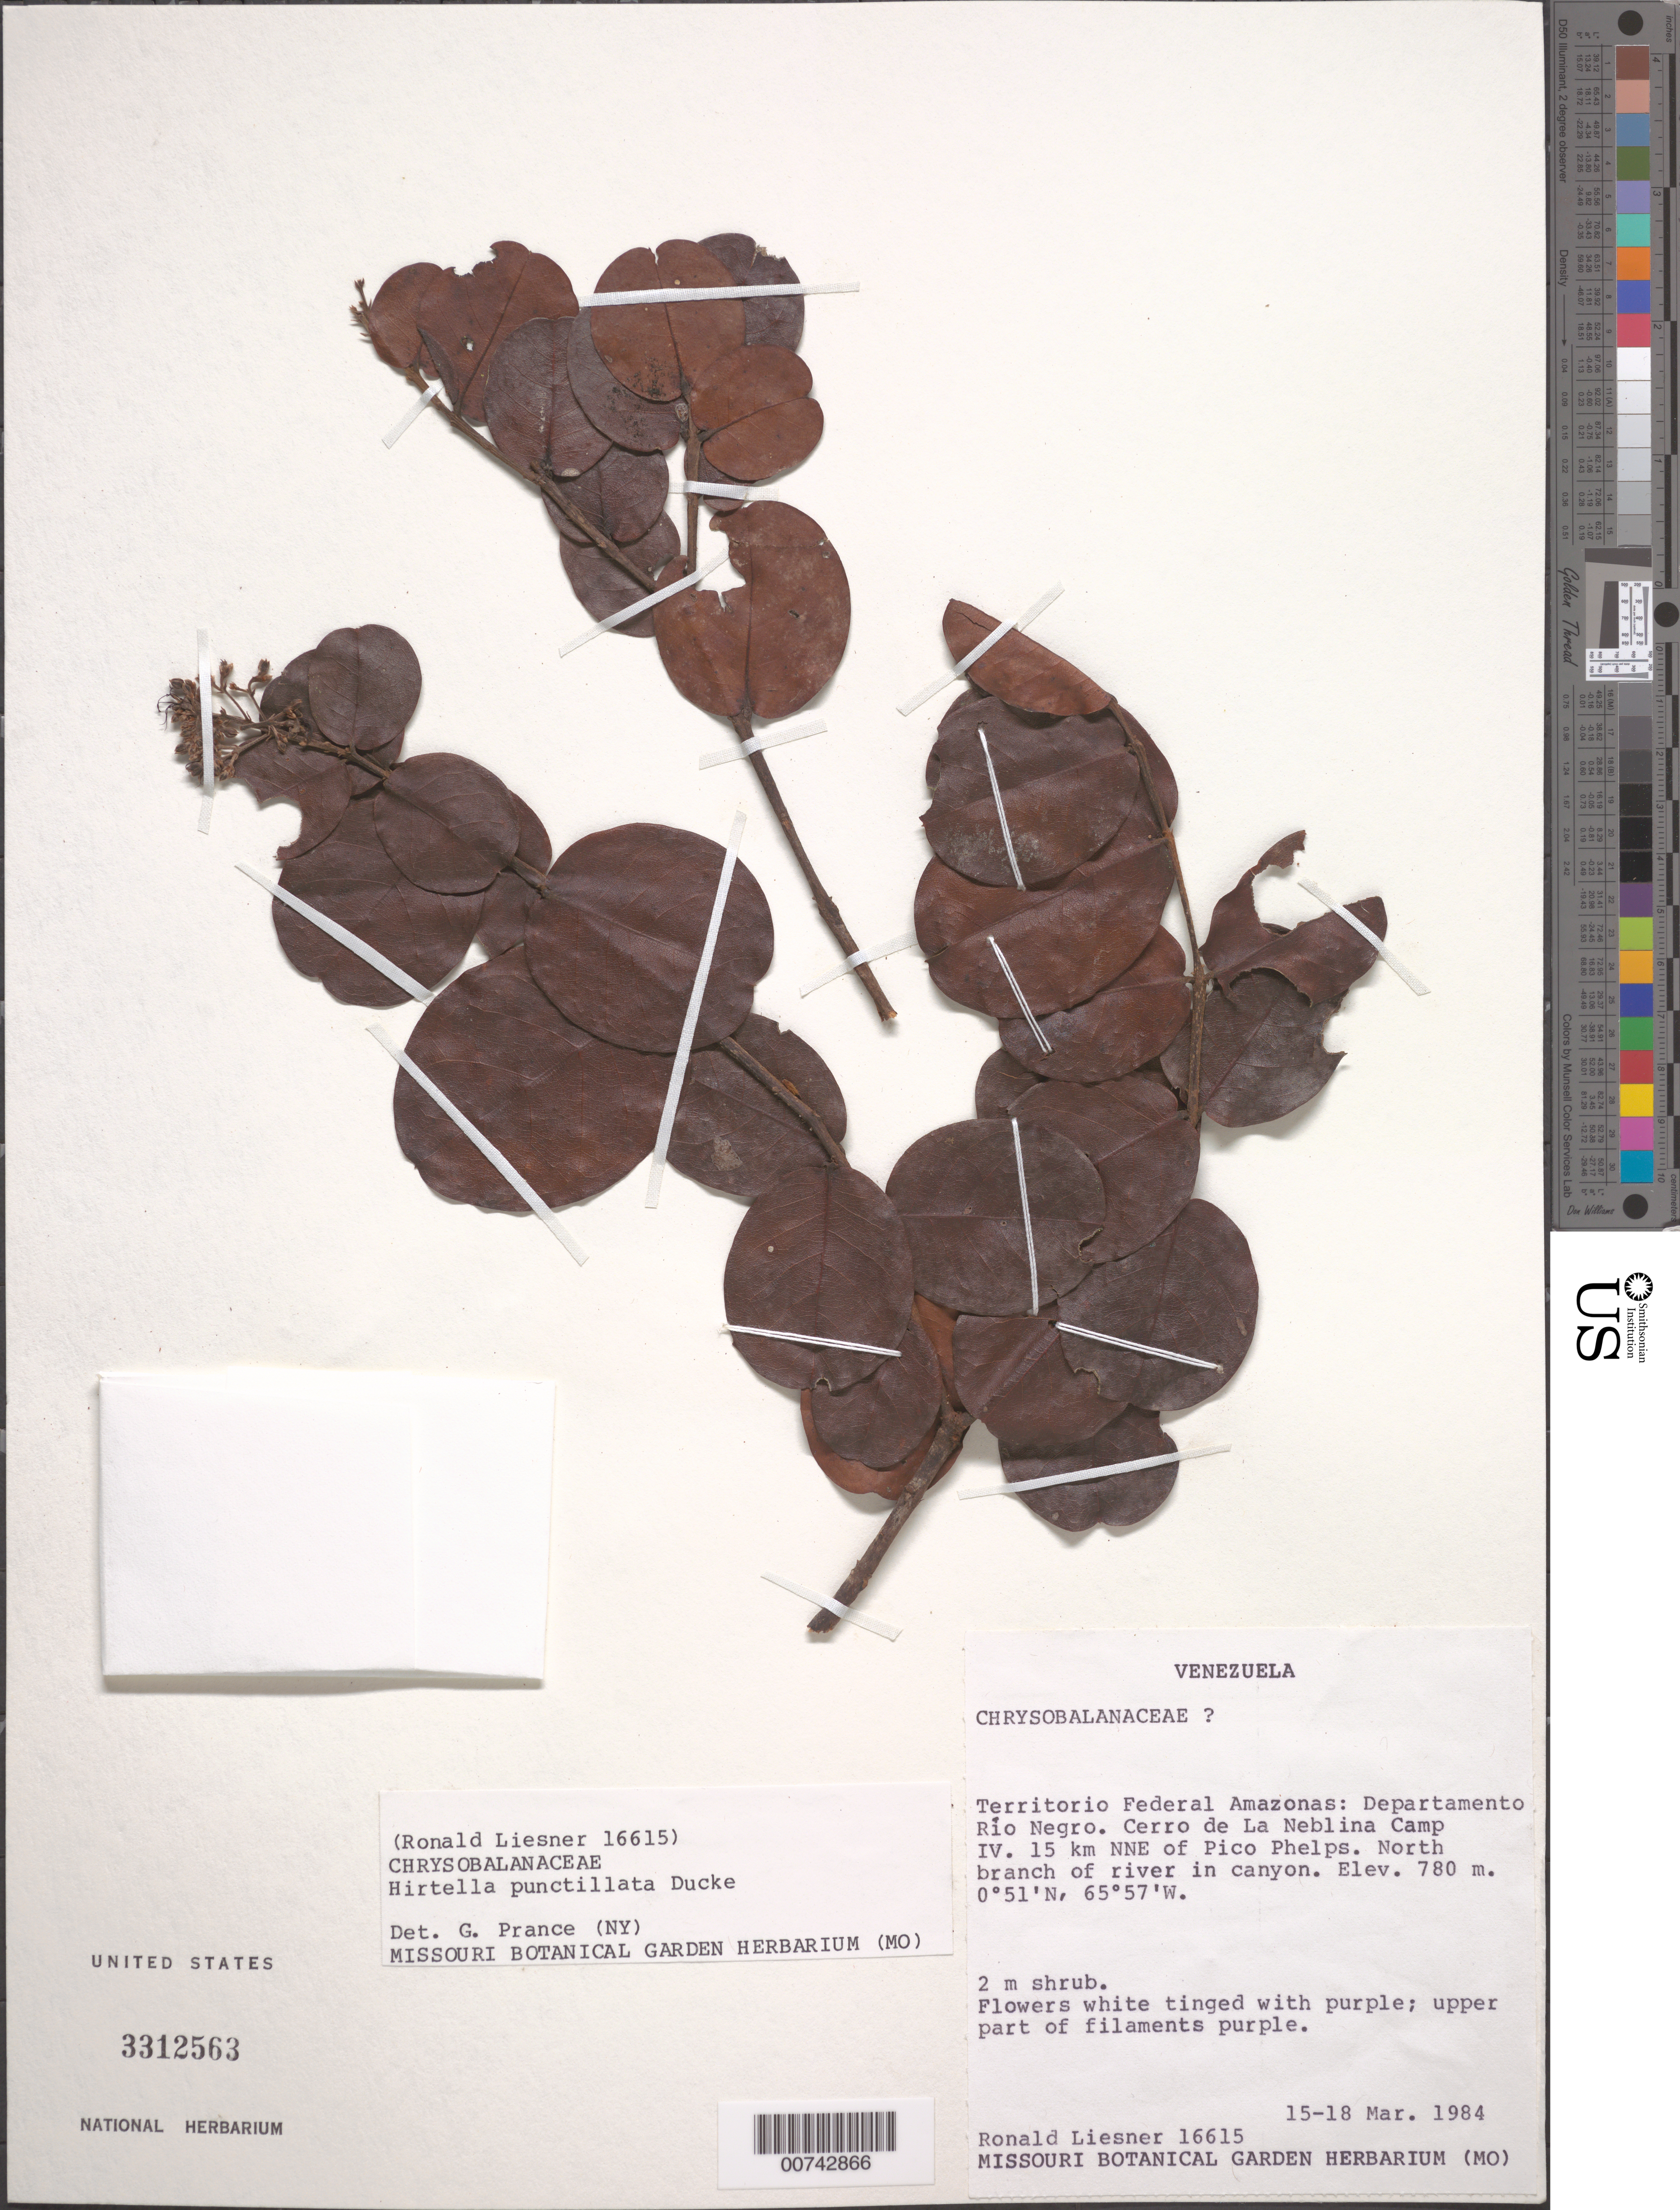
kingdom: Plantae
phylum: Tracheophyta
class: Magnoliopsida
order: Malpighiales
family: Chrysobalanaceae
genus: Hirtella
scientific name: Hirtella punctillata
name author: Ducke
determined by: Prance, G. T.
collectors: R. L. Liesner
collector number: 16615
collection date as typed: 15-Mar-84 to 18-Mar-84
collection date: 1984-03-15/1984-03-18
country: Venezuela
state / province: Amazonas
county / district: Río Negro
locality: Cerro de La Neblina Camp IV, 15 km NNE of Pico Phelps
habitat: N branch of river in canyon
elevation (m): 780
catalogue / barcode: US 3312563